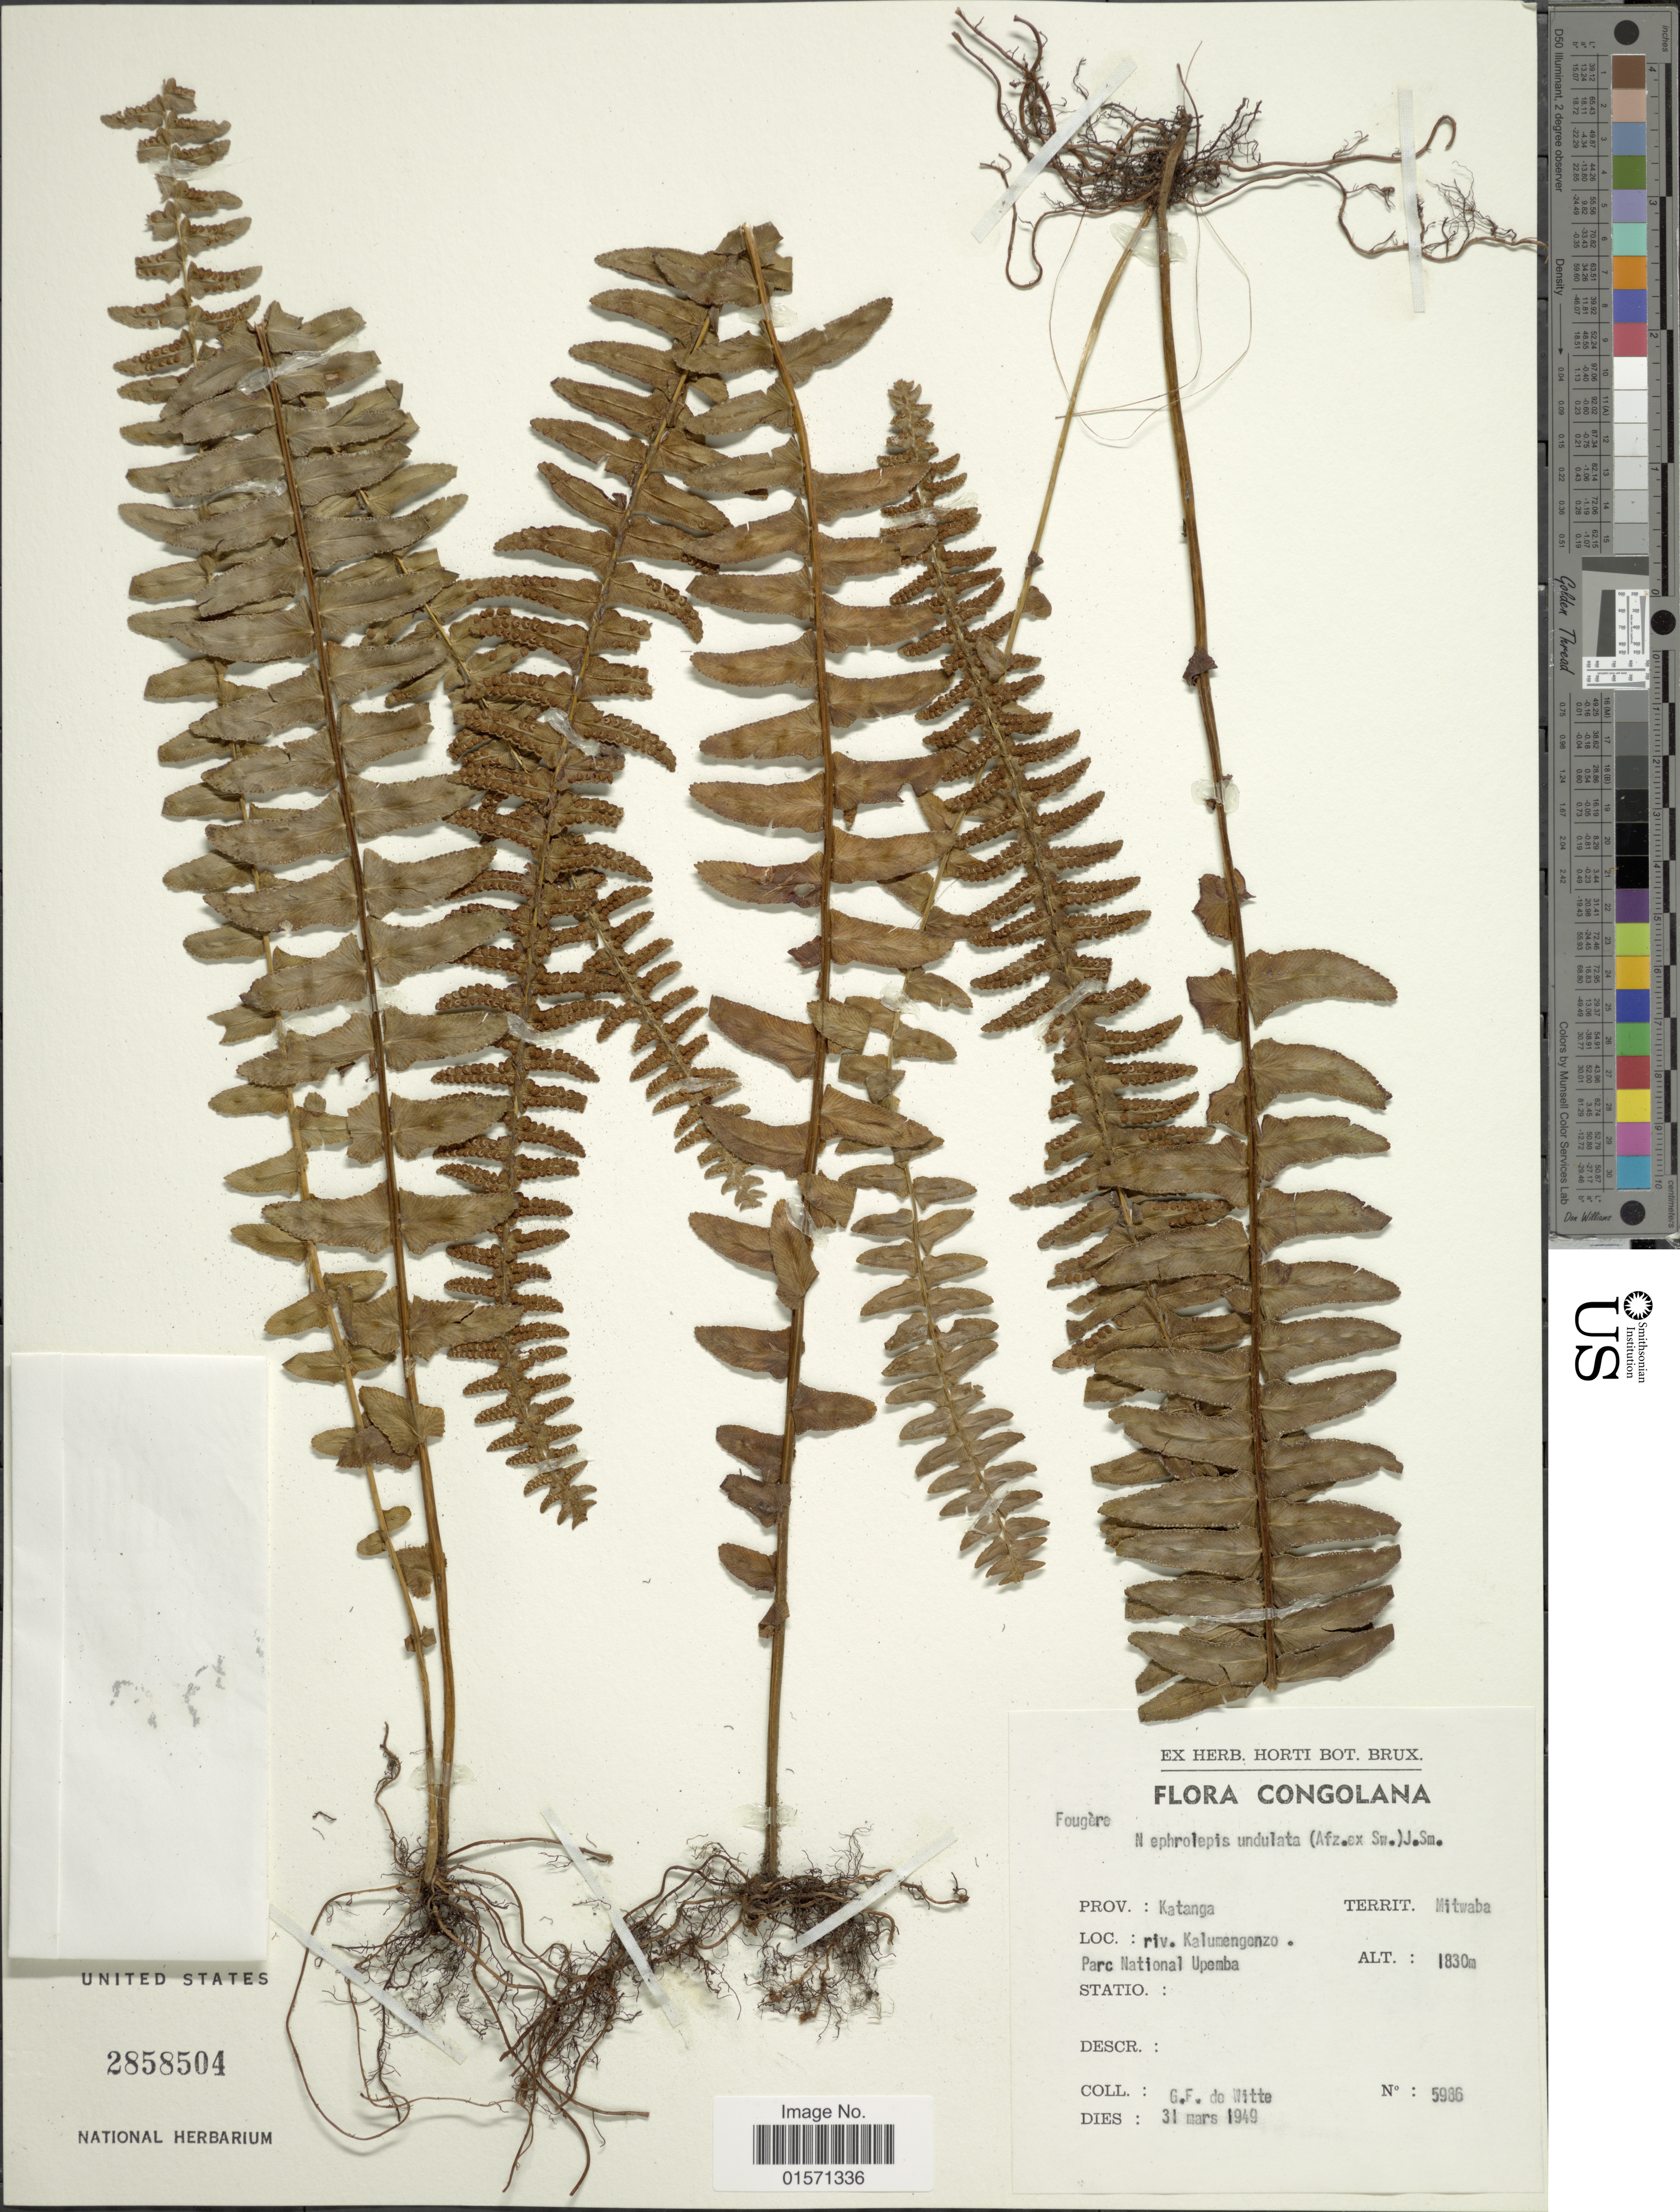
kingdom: Plantae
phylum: Tracheophyta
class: Polypodiopsida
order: Polypodiales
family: Nephrolepidaceae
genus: Nephrolepis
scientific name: Nephrolepis undulata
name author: J. Sm.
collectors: G. de Witte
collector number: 5986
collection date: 1949-03-31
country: Congo, Democratic Republic of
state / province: Haut-Katanga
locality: Congolana. Territ. Mitwaba. riv. Kalumengenzo Parc National Upemba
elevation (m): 1830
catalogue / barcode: US 2858504